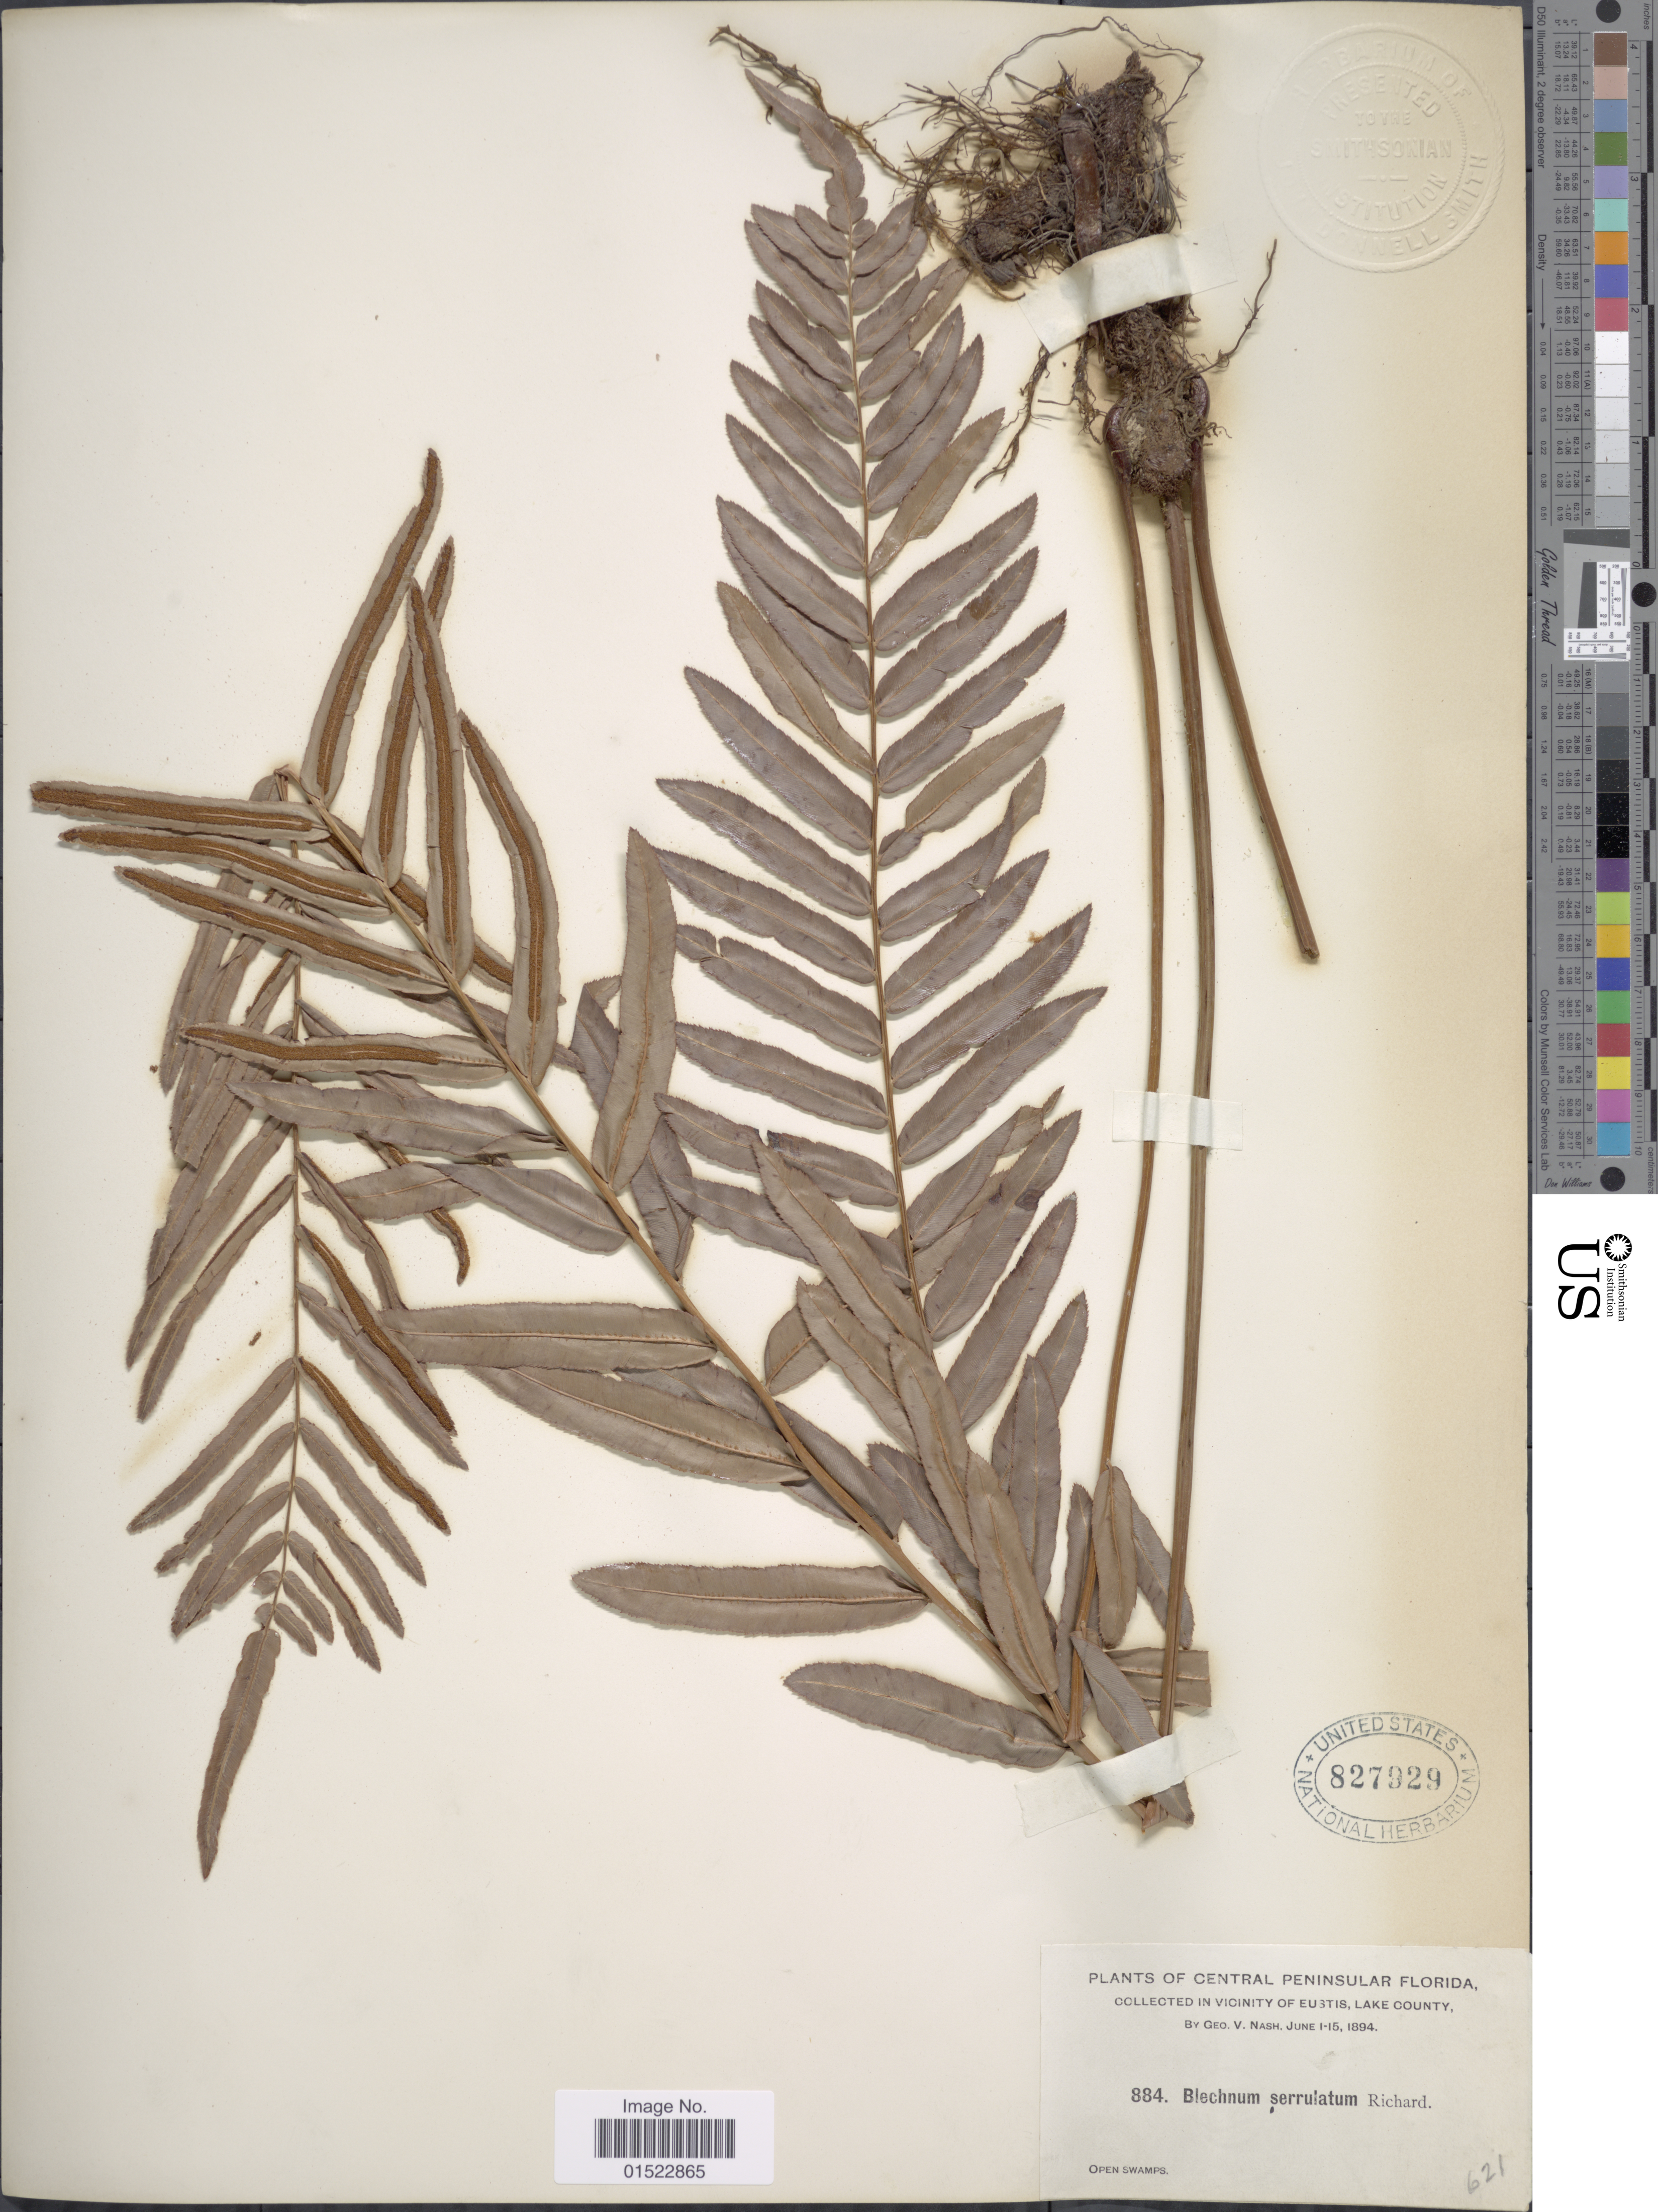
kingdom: Plantae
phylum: Tracheophyta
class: Polypodiopsida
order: Polypodiales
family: Blechnaceae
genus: Telmatoblechnum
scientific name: Telmatoblechnum serrulatum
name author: (Rich.) Perrie et al.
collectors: G. V. Nash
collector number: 884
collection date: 1894-06-01/1894-06-15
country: United States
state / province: Florida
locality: Central Peninsular Florida, in vicinity of Eustis, Lake County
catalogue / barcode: US 827929